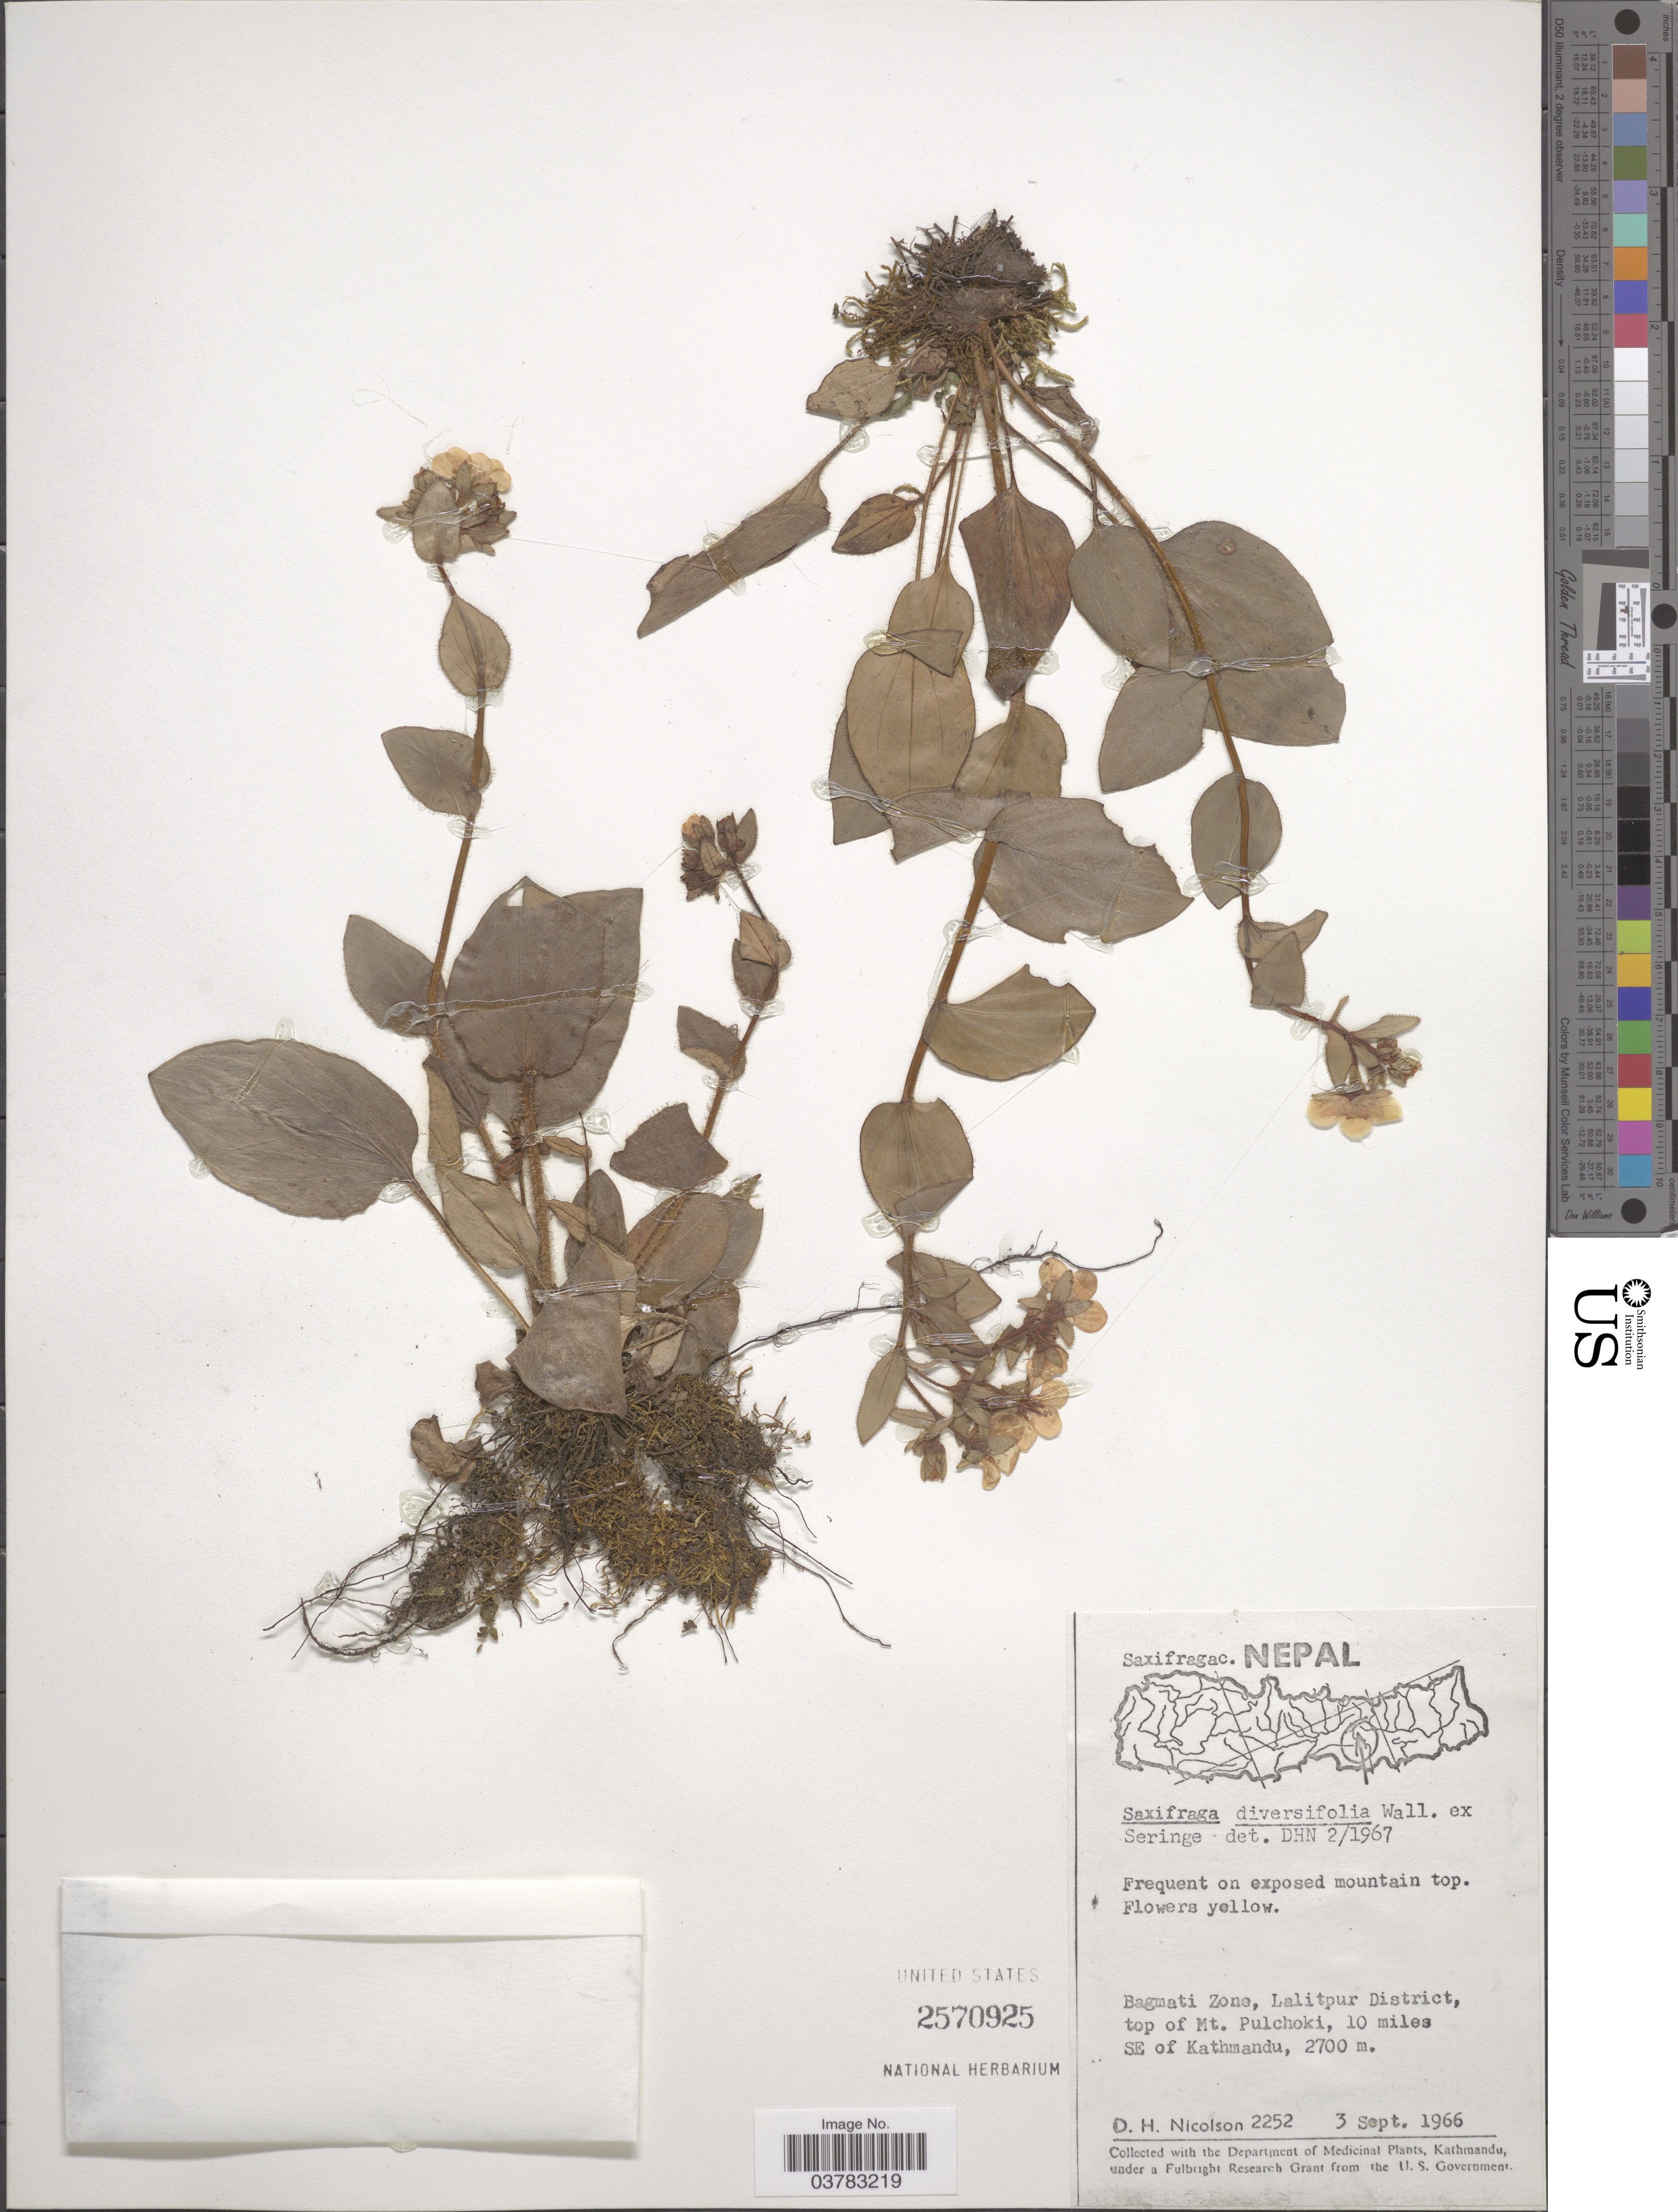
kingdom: Plantae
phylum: Tracheophyta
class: Magnoliopsida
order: Saxifragales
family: Saxifragaceae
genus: Saxifraga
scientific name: Saxifraga diversifolia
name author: Wall.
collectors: D. H. Nicolson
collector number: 2252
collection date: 1966-09-03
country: Nepal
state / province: Bagmati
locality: Bagmati Zone, Lalitpur District, top of Mt. Pulchoki, 10 miles SE of Kathmandu.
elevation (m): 2700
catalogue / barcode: US 2570925